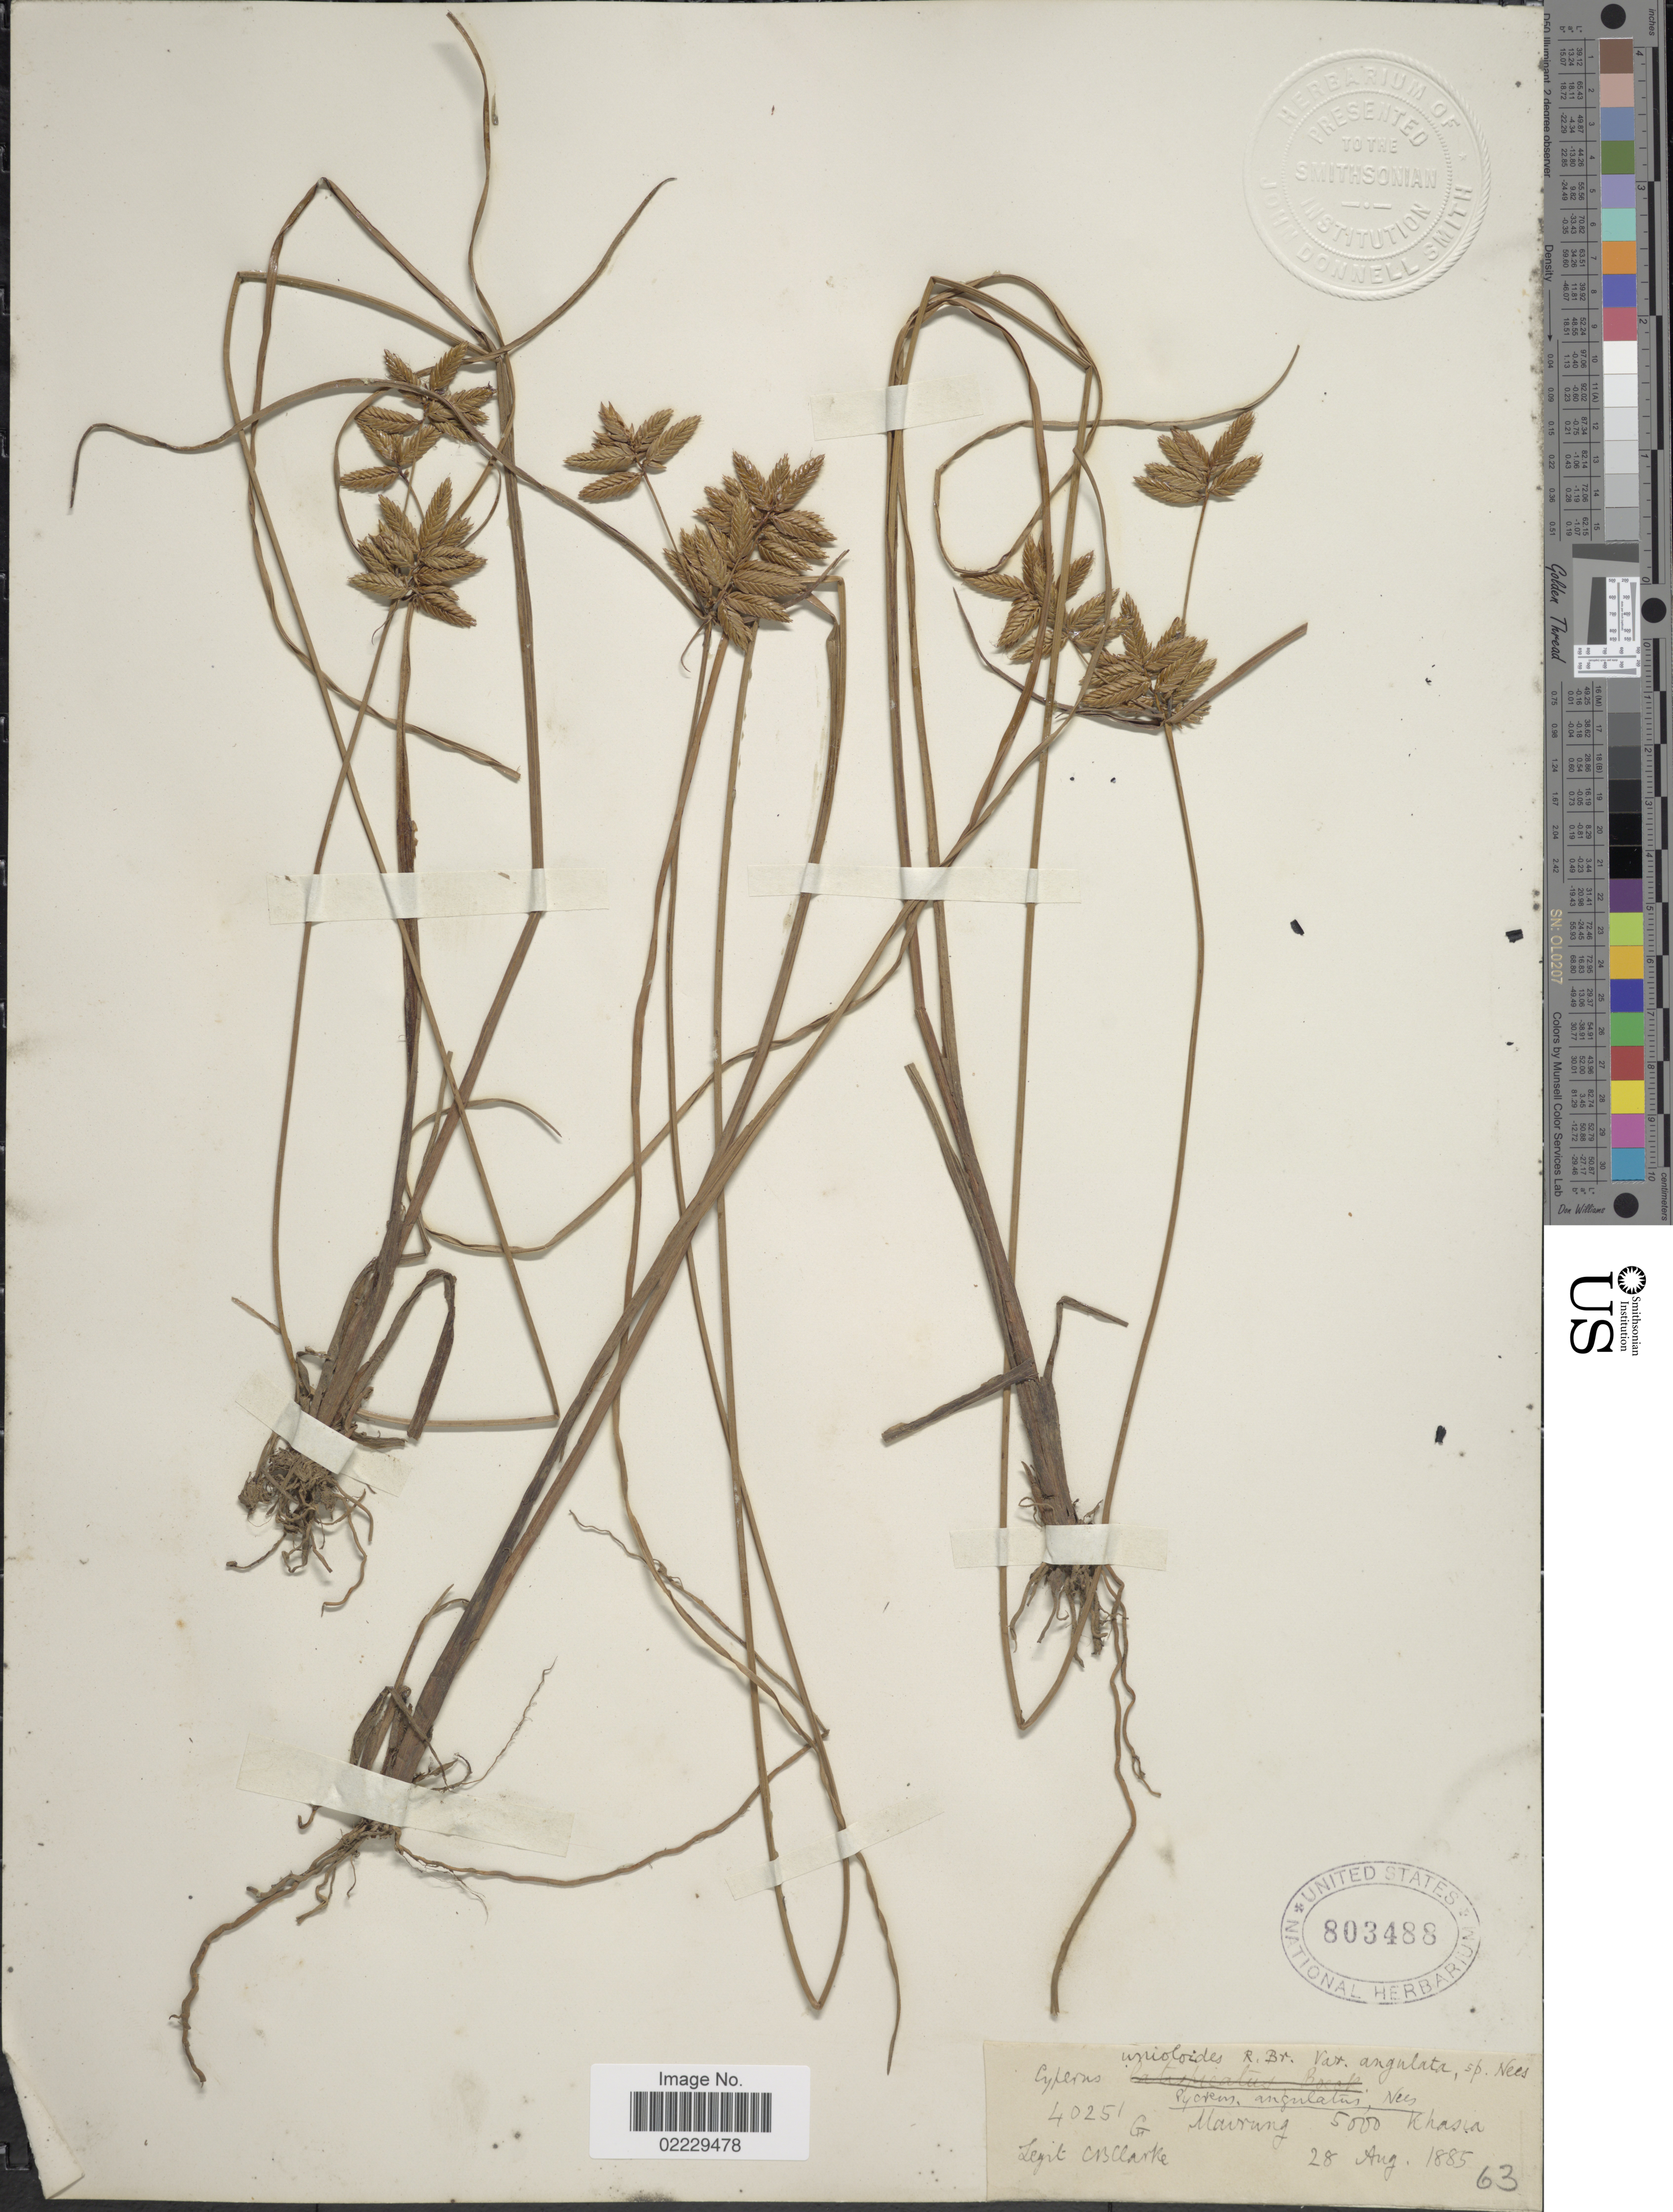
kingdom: Plantae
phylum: Tracheophyta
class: Liliopsida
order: Poales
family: Cyperaceae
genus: Cyperus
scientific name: Cyperus unioloides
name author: R. Br.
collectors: C. B. Clarke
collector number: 40251G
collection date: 1885-08-28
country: India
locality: Mairung, Khasia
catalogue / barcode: US 803488